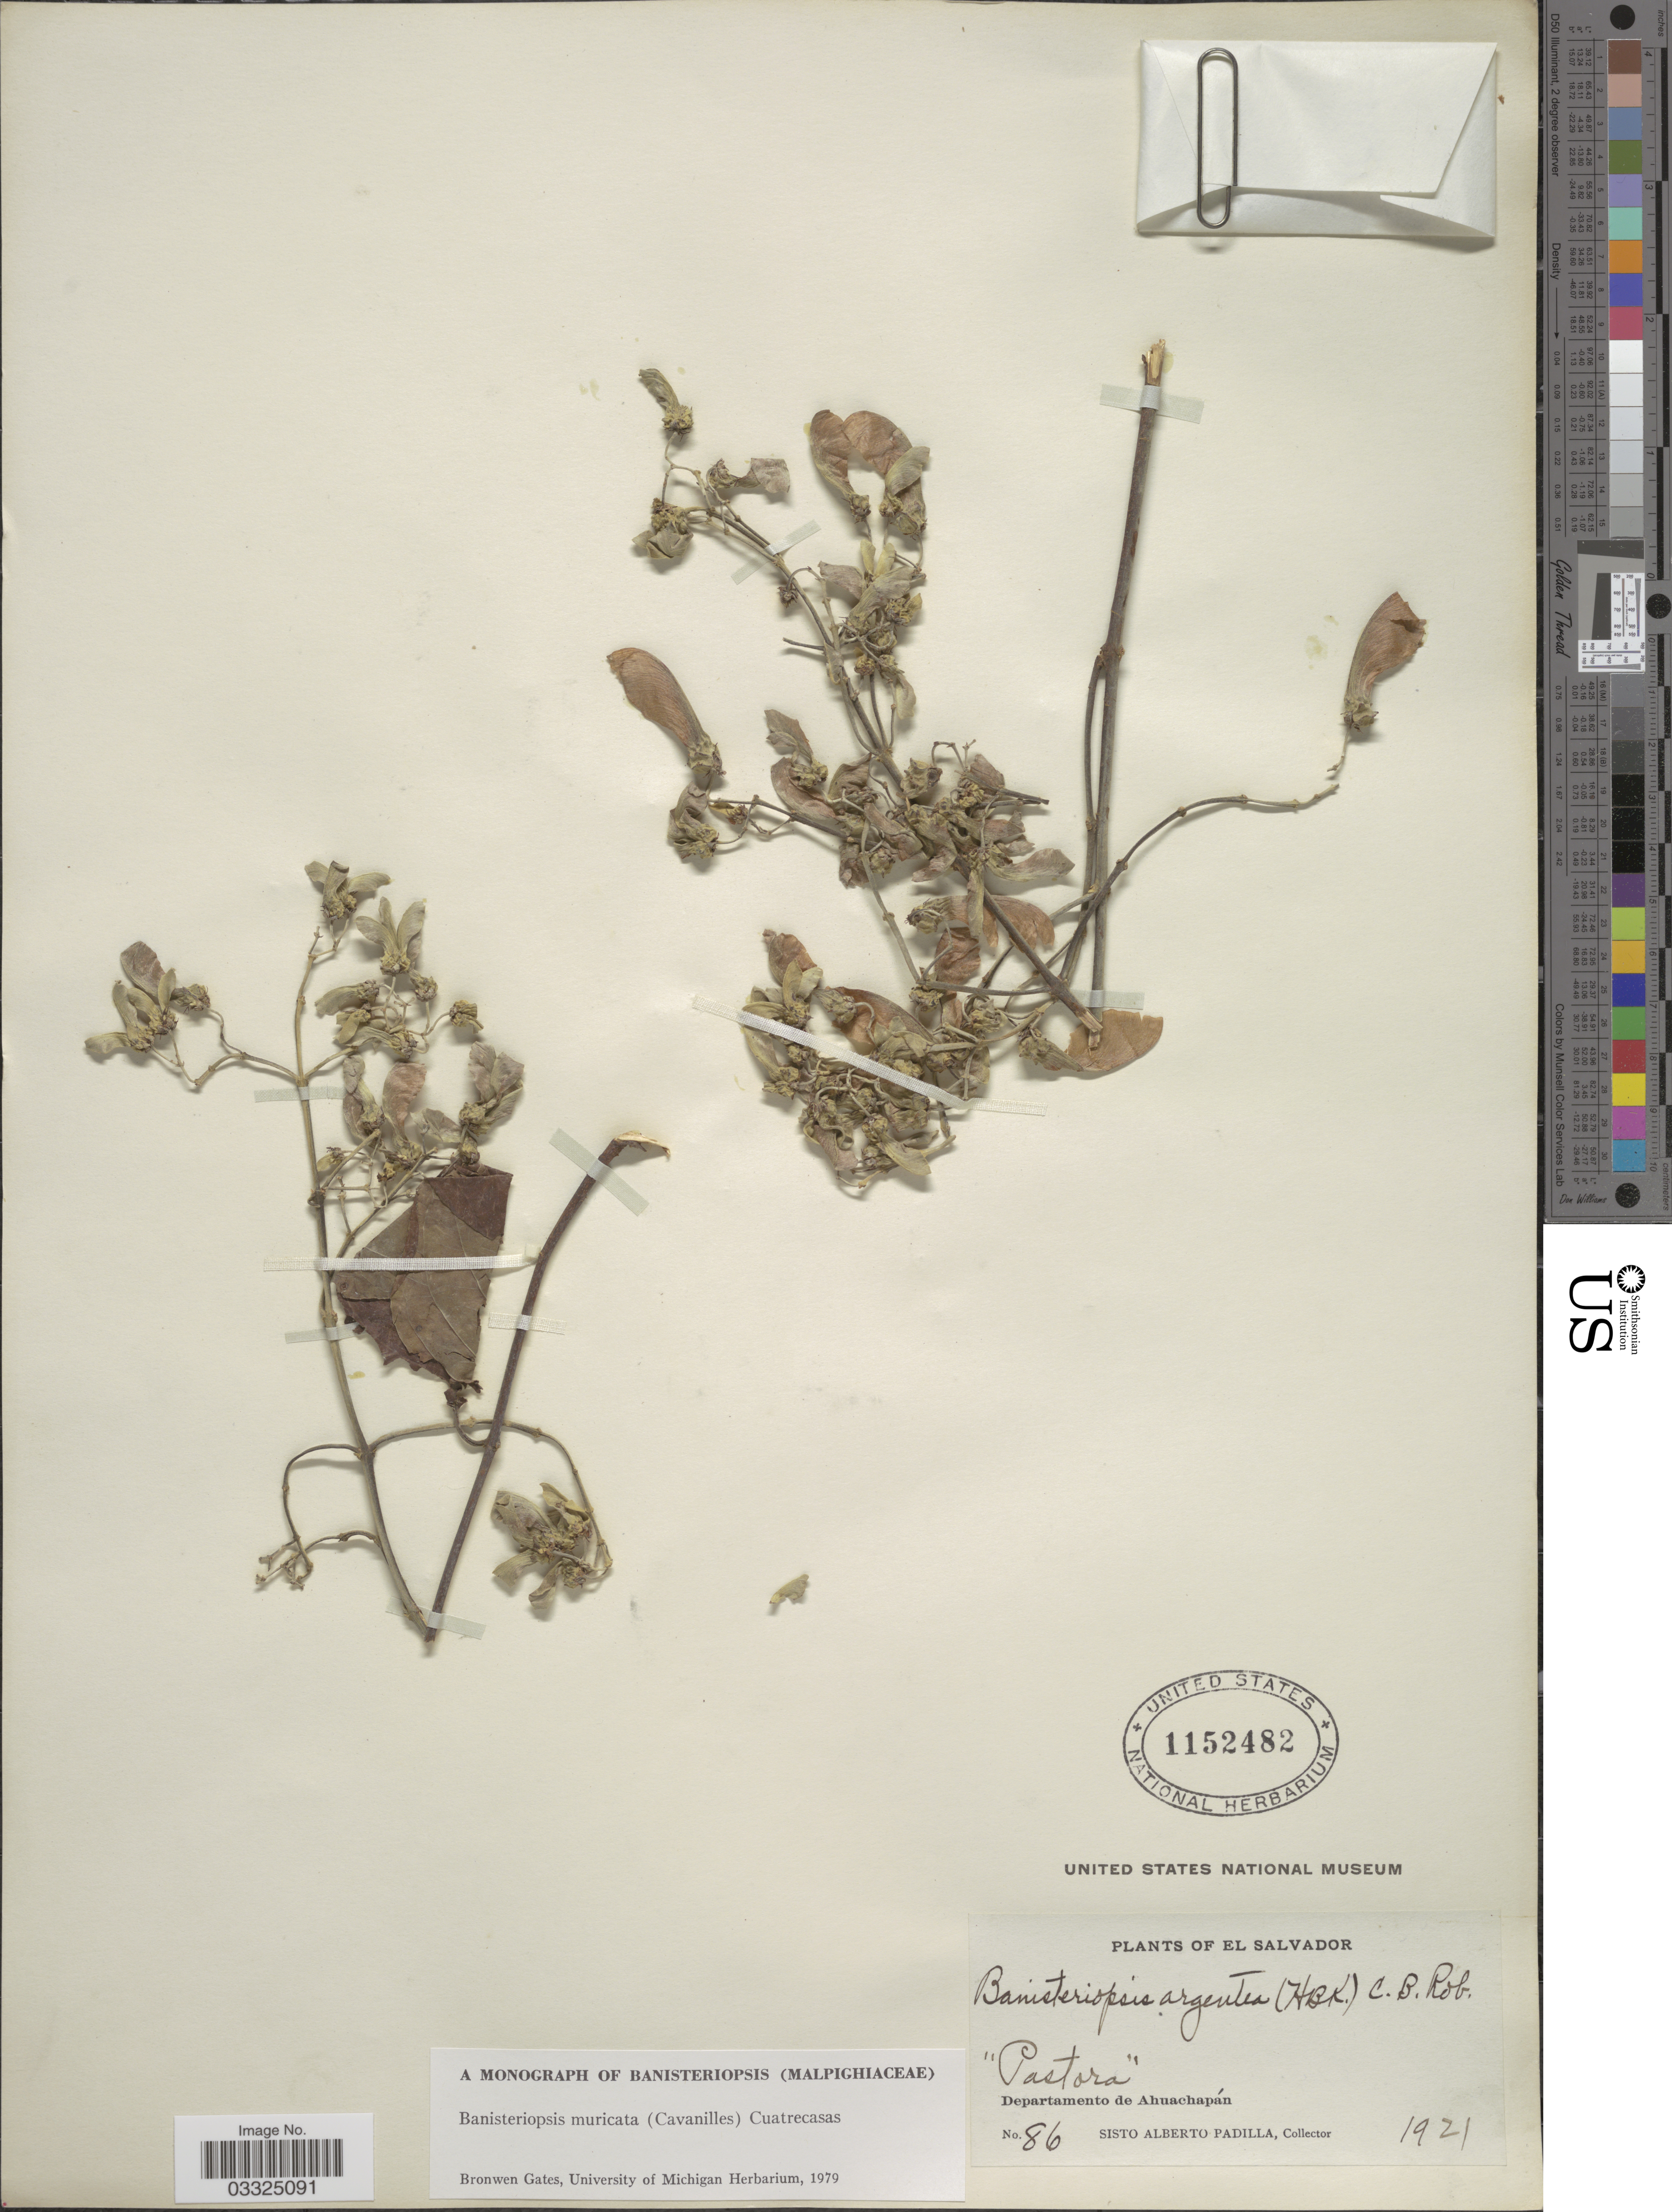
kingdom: Plantae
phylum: Tracheophyta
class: Magnoliopsida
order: Malpighiales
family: Malpighiaceae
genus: Banisteriopsis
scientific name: Banisteriopsis muricata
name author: (Cav.) Cuatrec.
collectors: S. A. Padilla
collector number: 86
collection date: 1921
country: El Salvador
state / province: Ahuachapan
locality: Pastora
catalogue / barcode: US 1152482